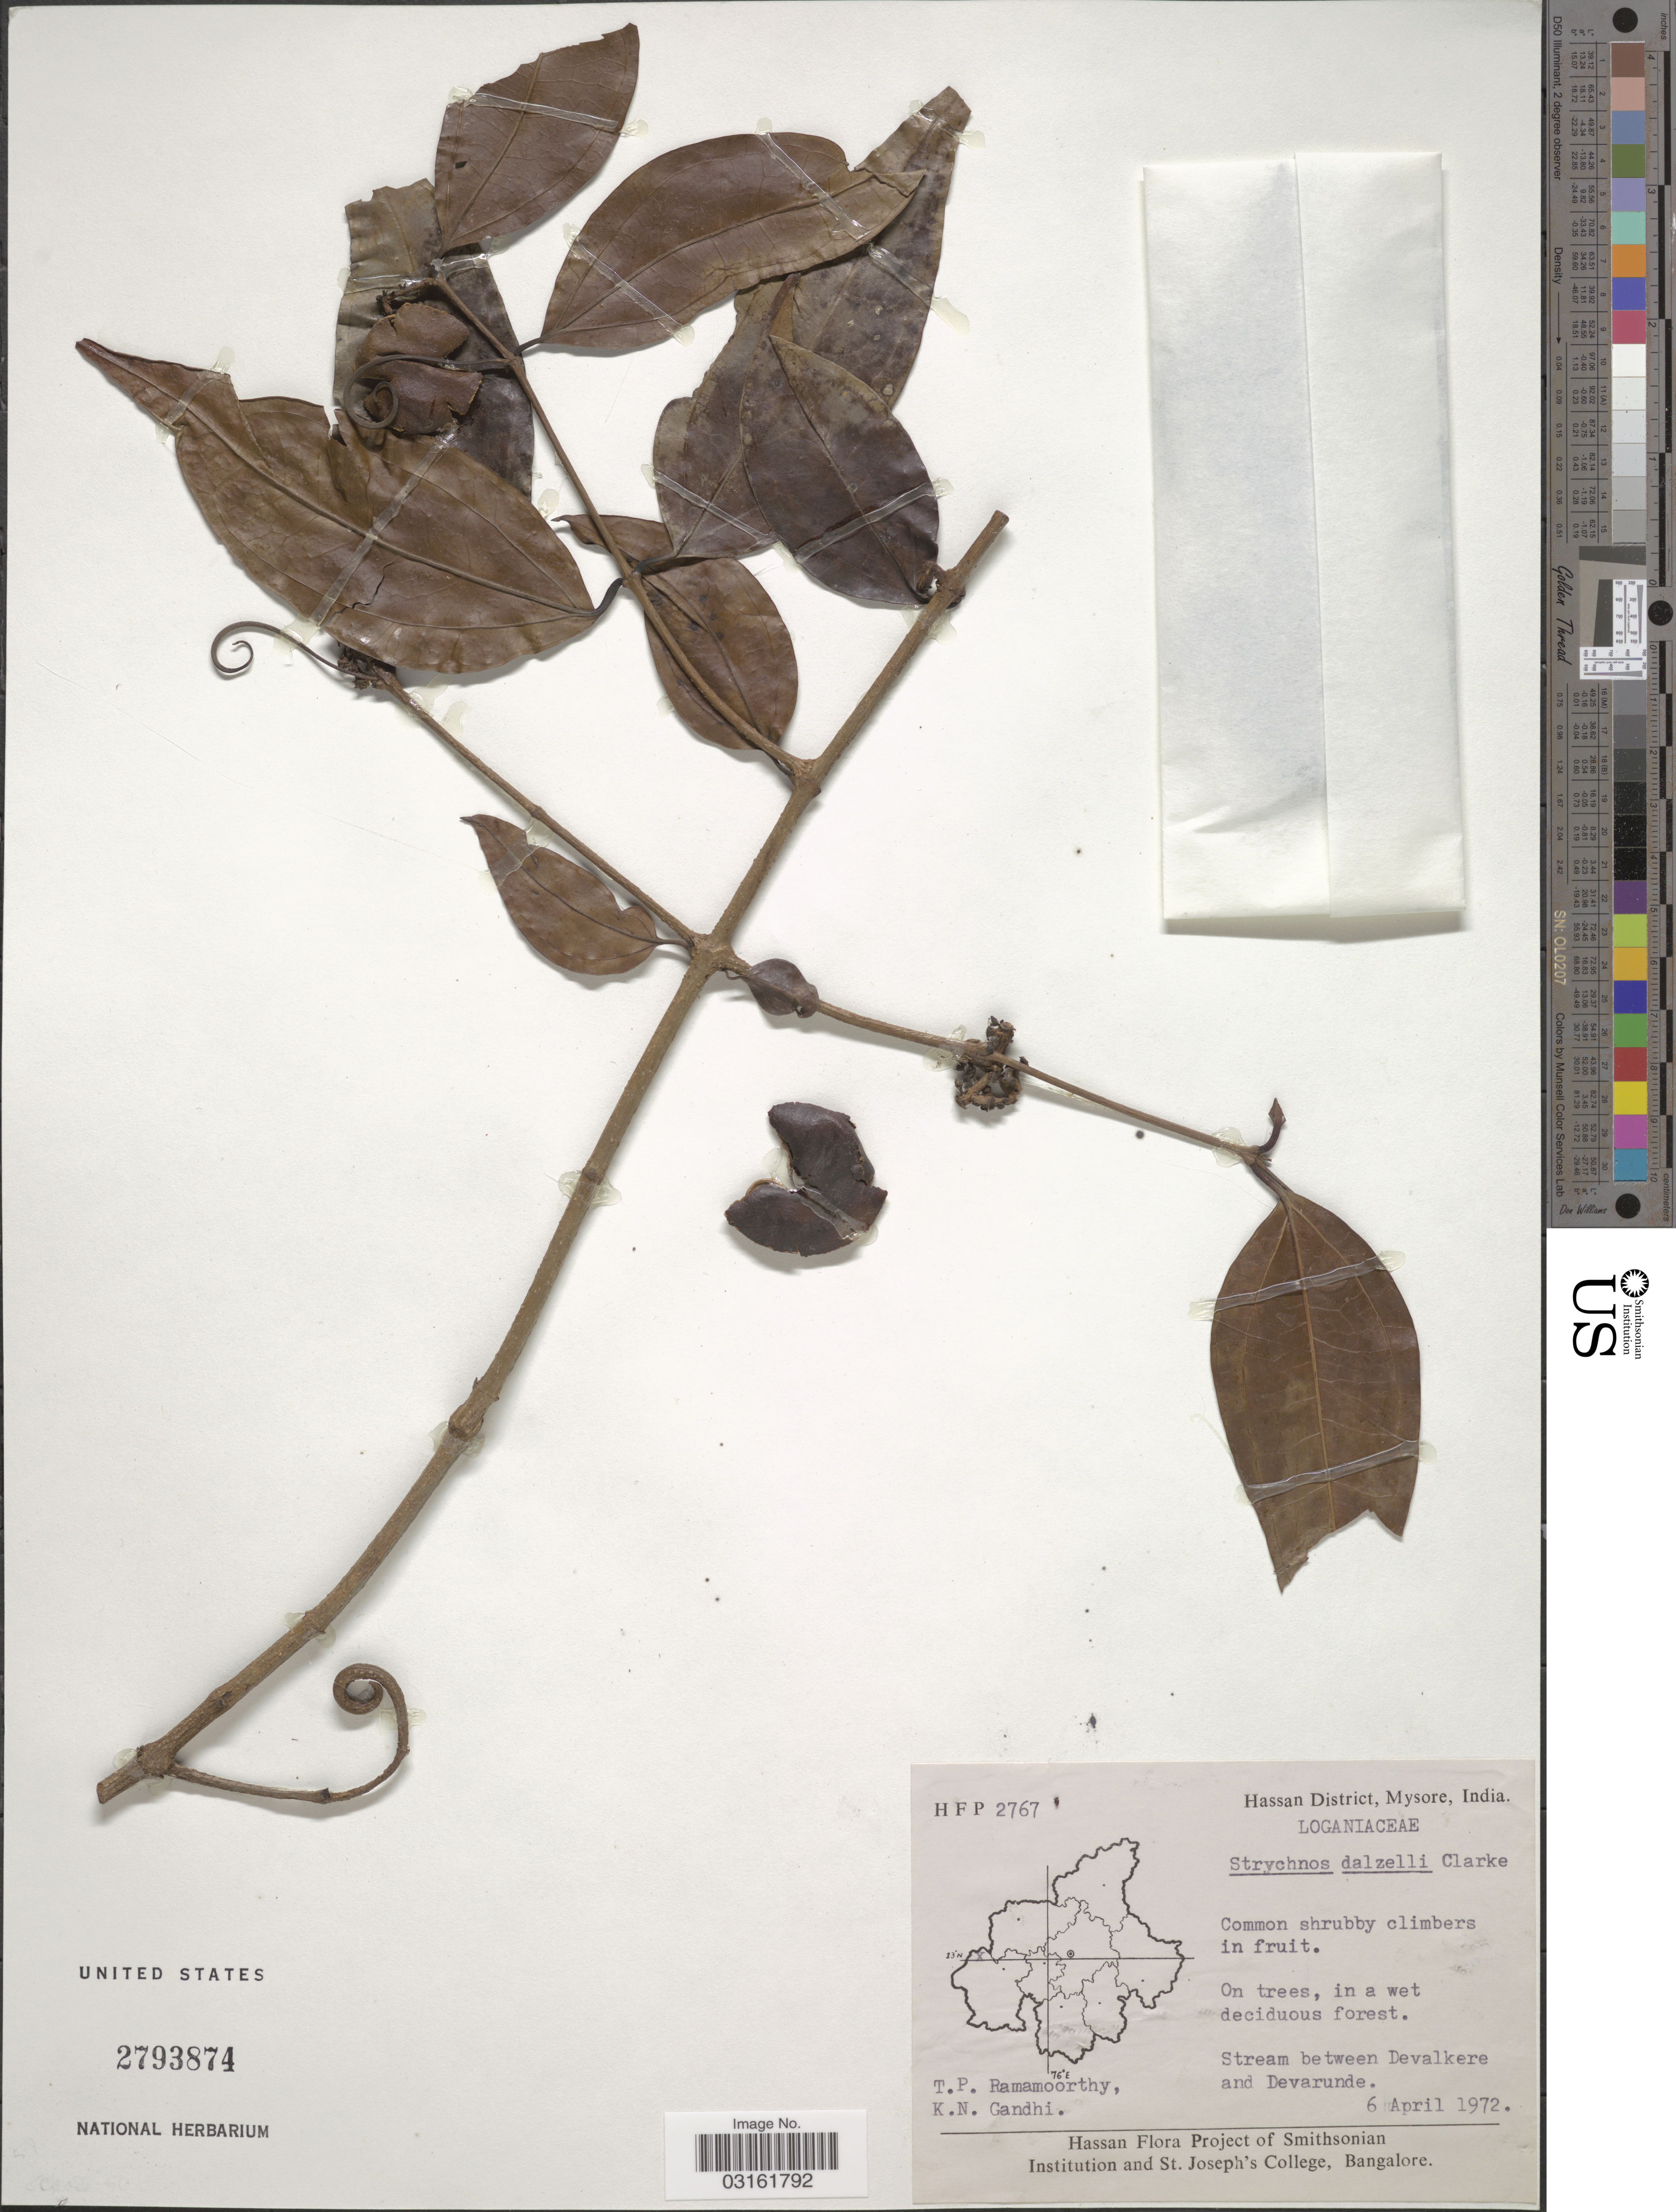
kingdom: Plantae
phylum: Tracheophyta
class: Magnoliopsida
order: Gentianales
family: Loganiaceae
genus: Strychnos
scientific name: Strychnos dalzellii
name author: C.B. Clarke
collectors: T. P. Ramamoorthy & K. N. Gandhi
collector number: HFP 2767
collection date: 1972-04-06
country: India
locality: Hassan District, Mysore. Stream between Devalkere and Devarunde.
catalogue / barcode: US 2793874